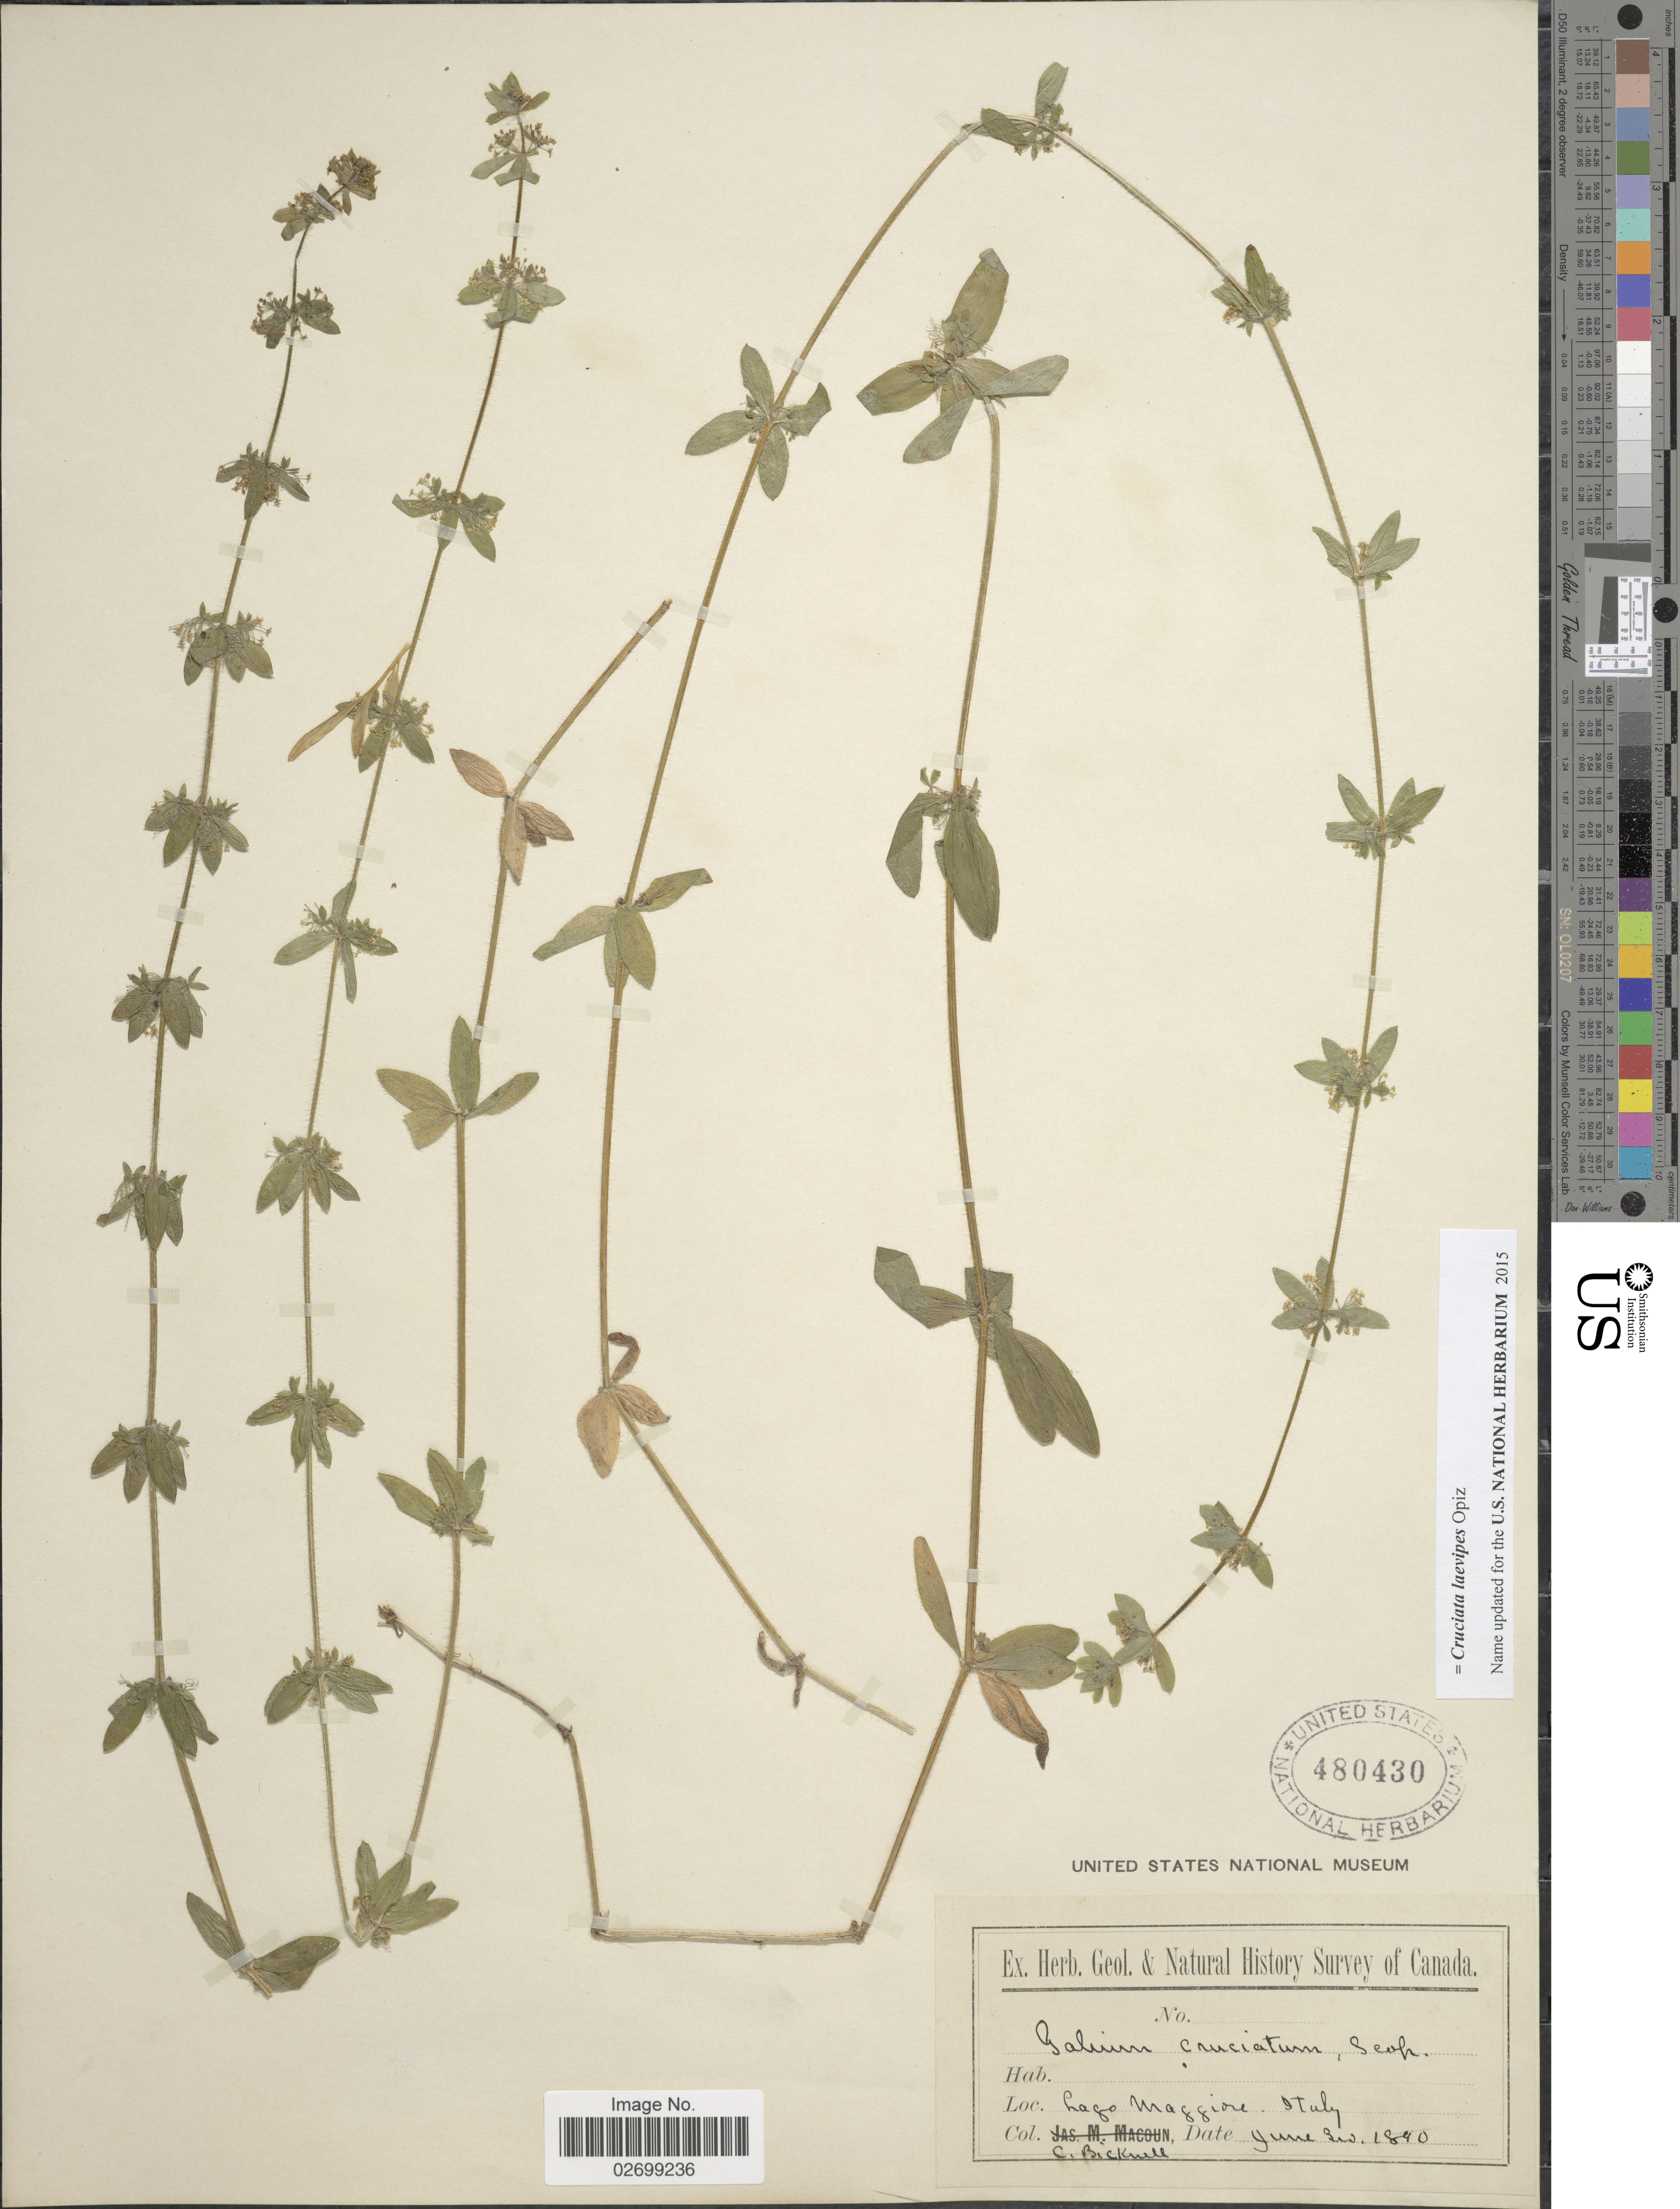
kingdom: Plantae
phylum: Tracheophyta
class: Magnoliopsida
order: Gentianales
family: Rubiaceae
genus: Cruciata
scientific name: Cruciata laevipes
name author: Opiz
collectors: C. Bicknell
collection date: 1840-06-30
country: Italy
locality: Lago Maggiore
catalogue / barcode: US 480430